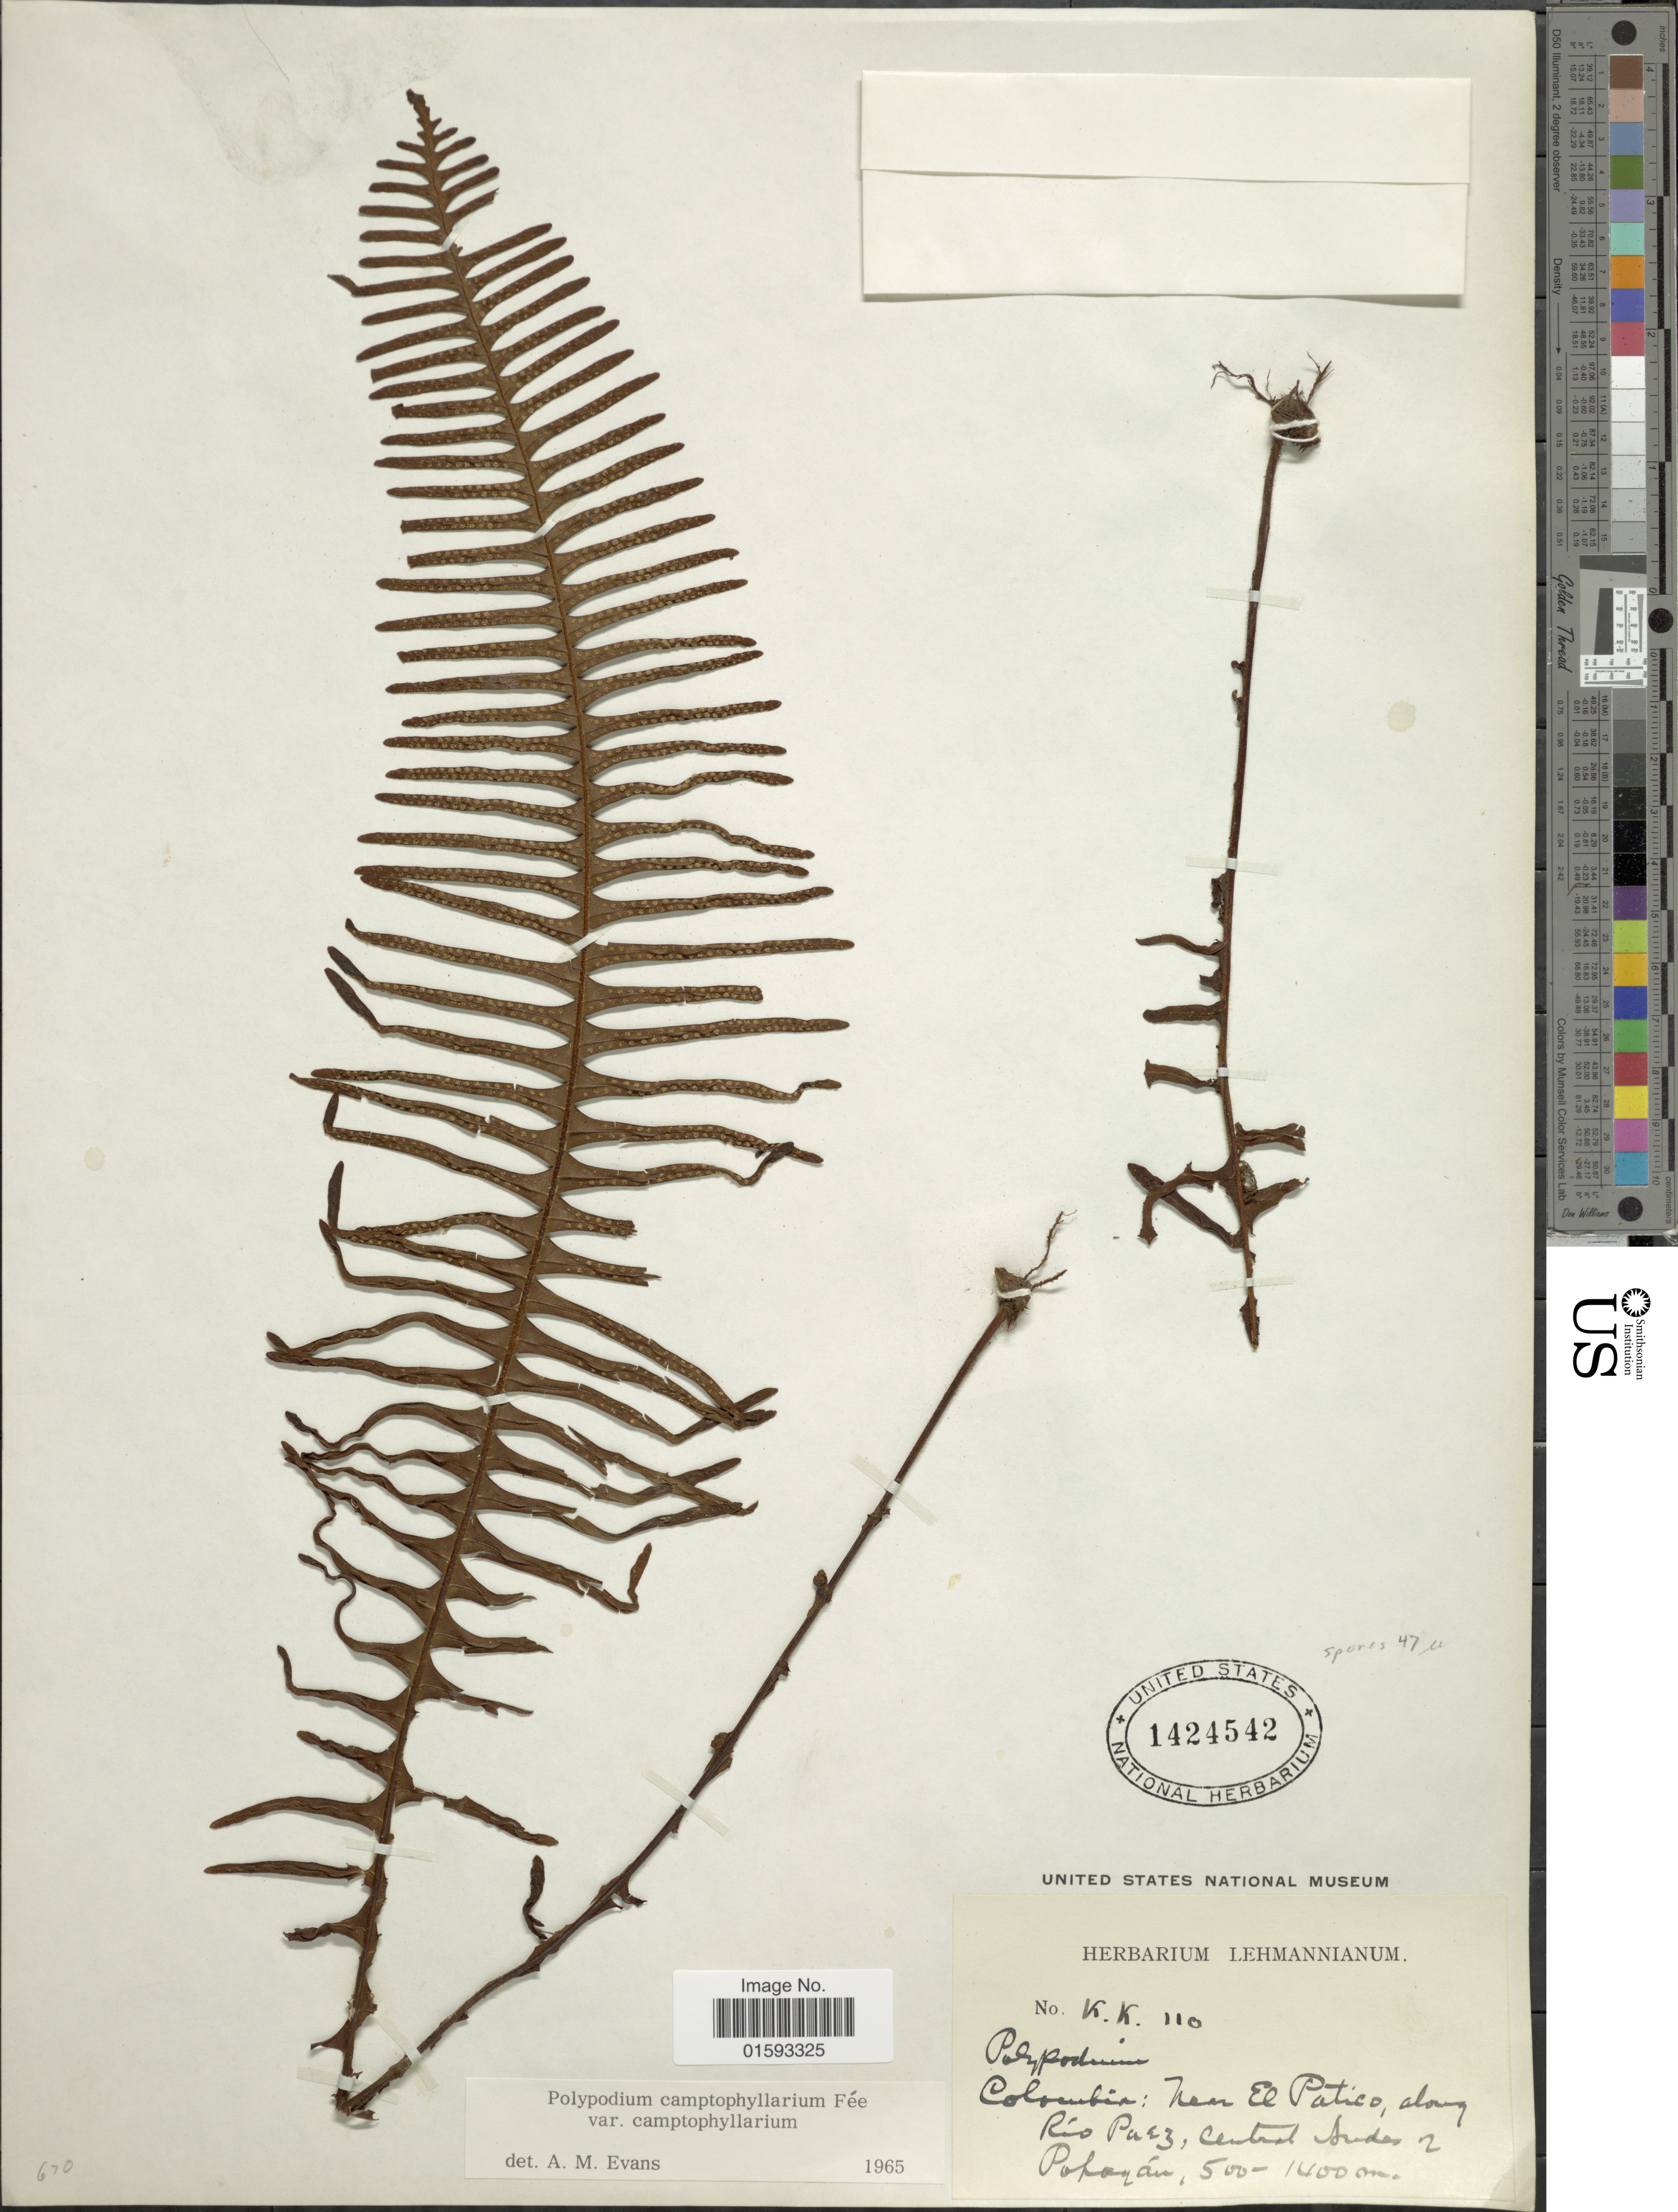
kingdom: Plantae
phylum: Tracheophyta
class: Polypodiopsida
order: Polypodiales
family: Polypodiaceae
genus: Pecluma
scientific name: Pecluma camptophyllaria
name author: (Fée) M.G. Price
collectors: ex herb. Lehmannianum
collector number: KK110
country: Colombia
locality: Near El Patico, along Rio Paez, central Andes of Popayan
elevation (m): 500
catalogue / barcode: US 1424542